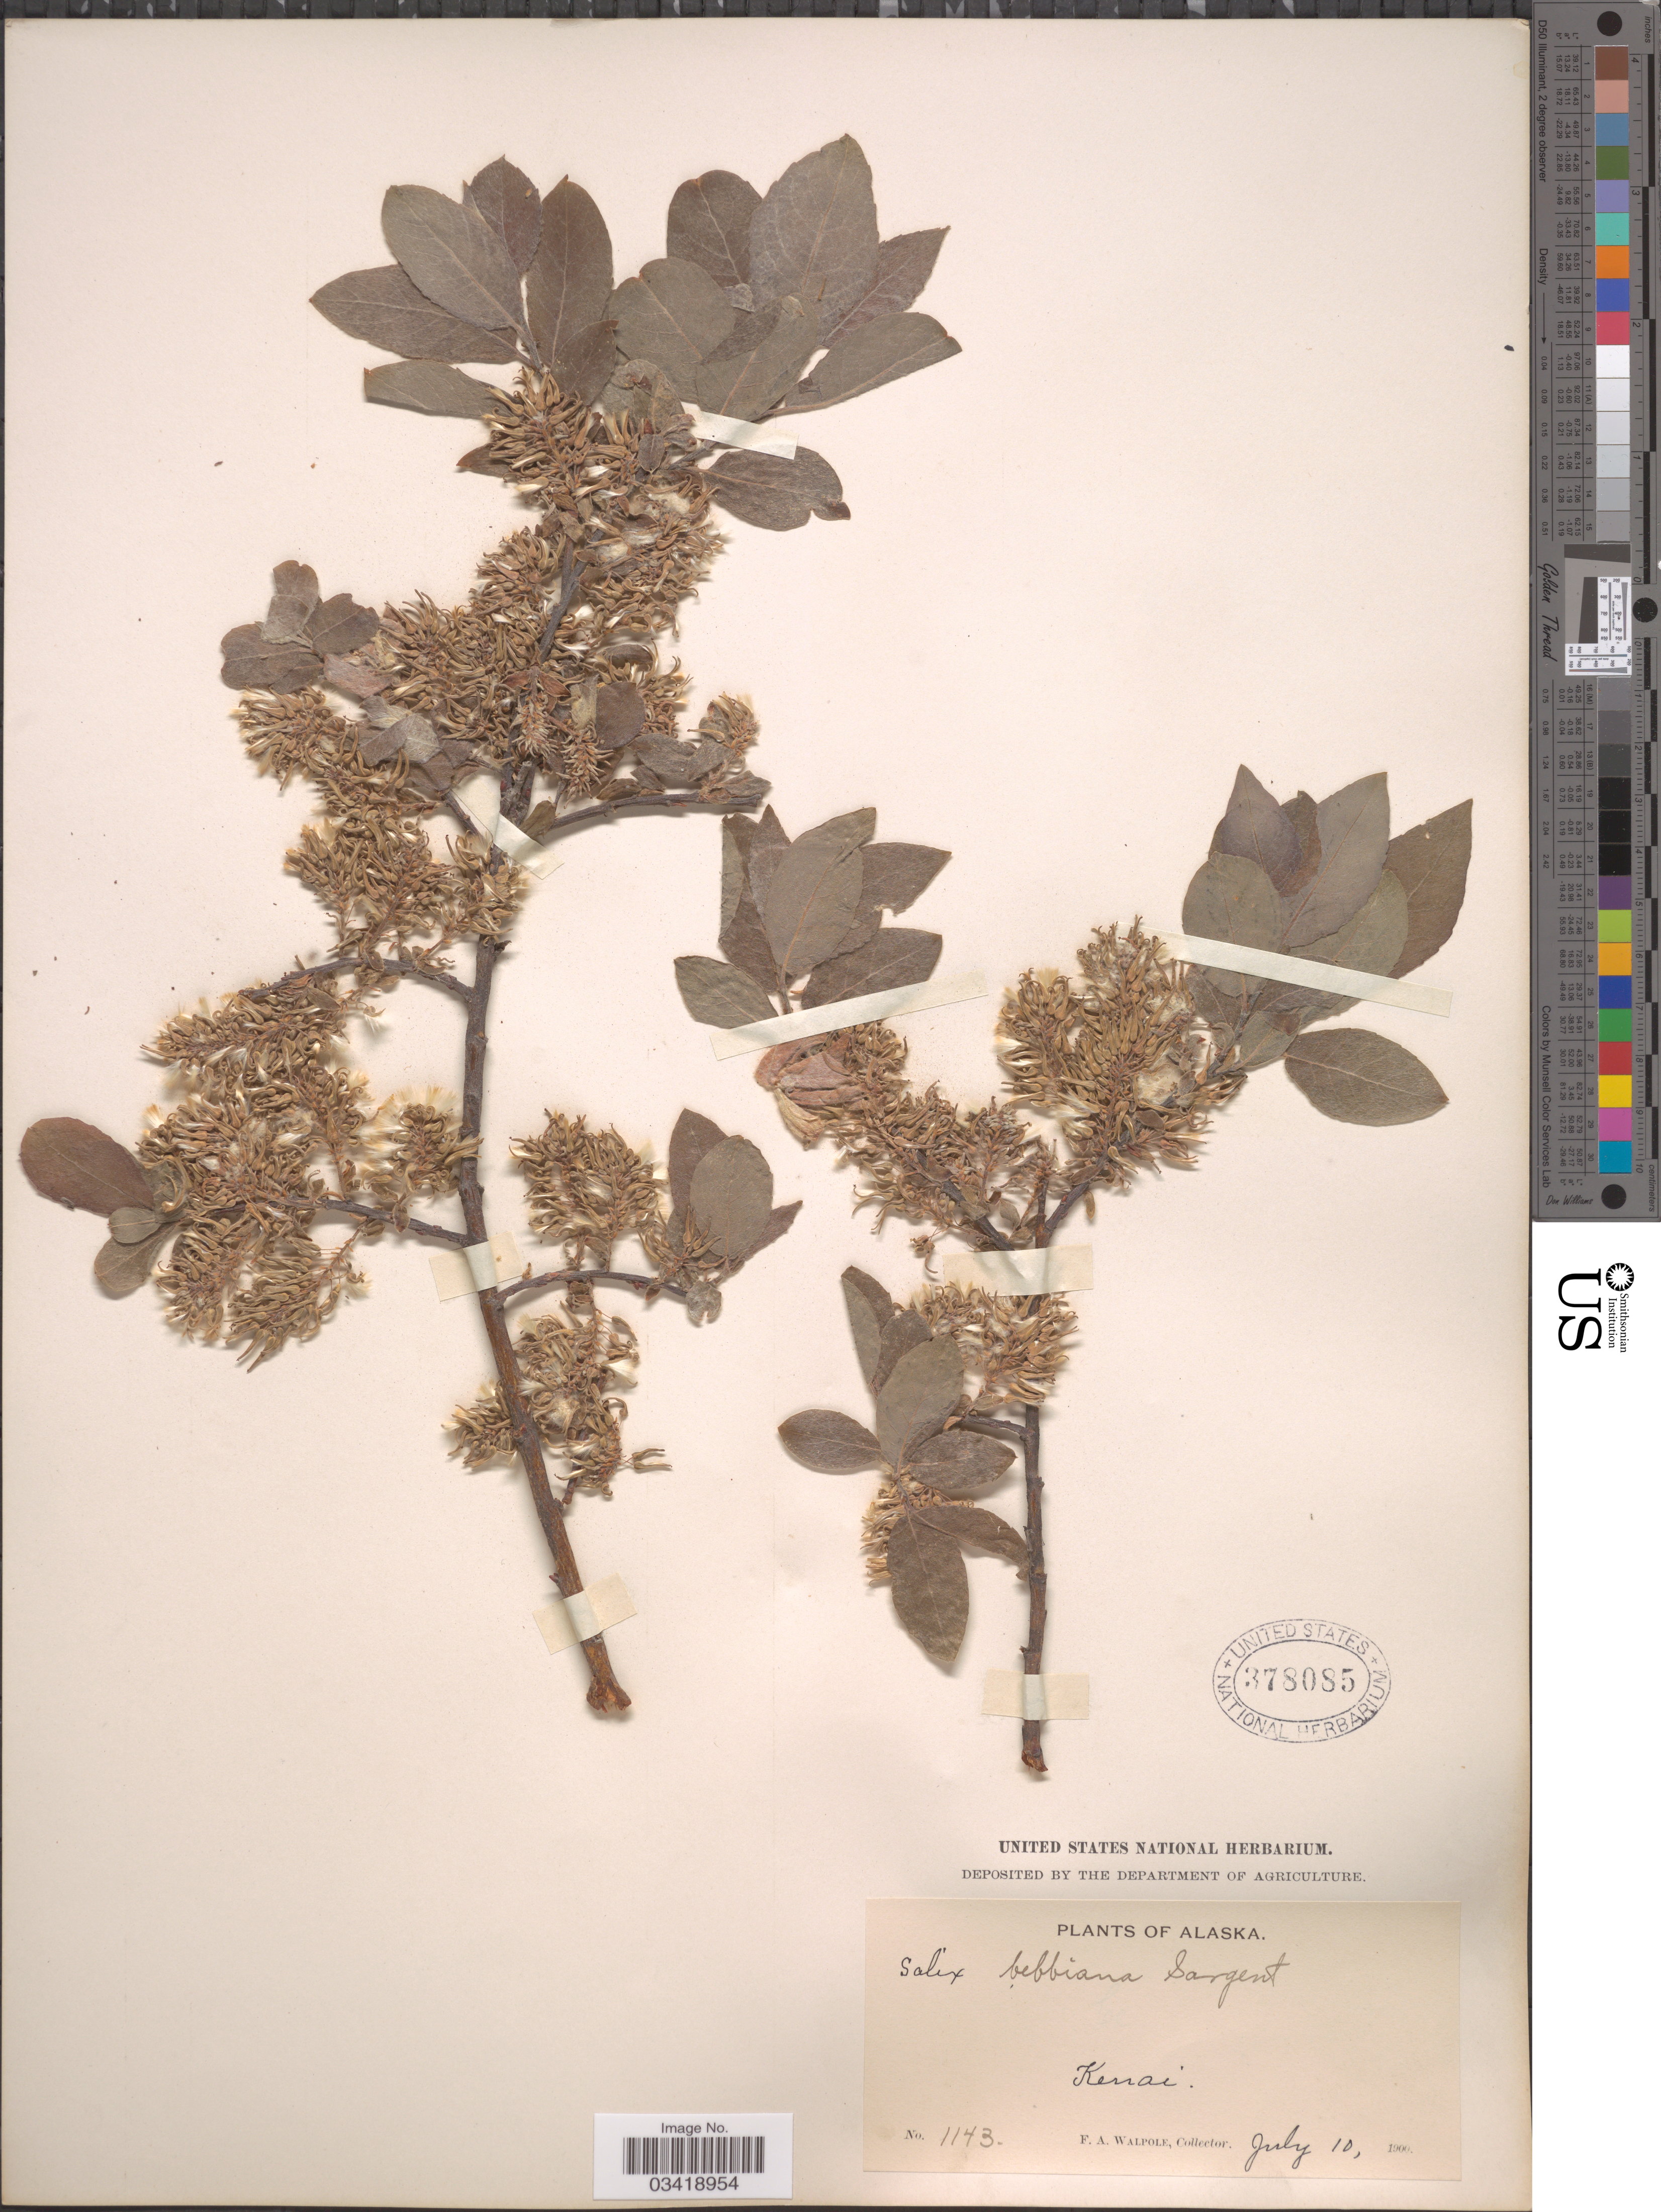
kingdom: Plantae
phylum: Tracheophyta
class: Magnoliopsida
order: Malpighiales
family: Salicaceae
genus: Salix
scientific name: Salix bebbiana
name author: Sarg.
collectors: F. Walpole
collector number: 1143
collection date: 1900-07-10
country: United States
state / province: Alaska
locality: Kenai.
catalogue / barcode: US 378085